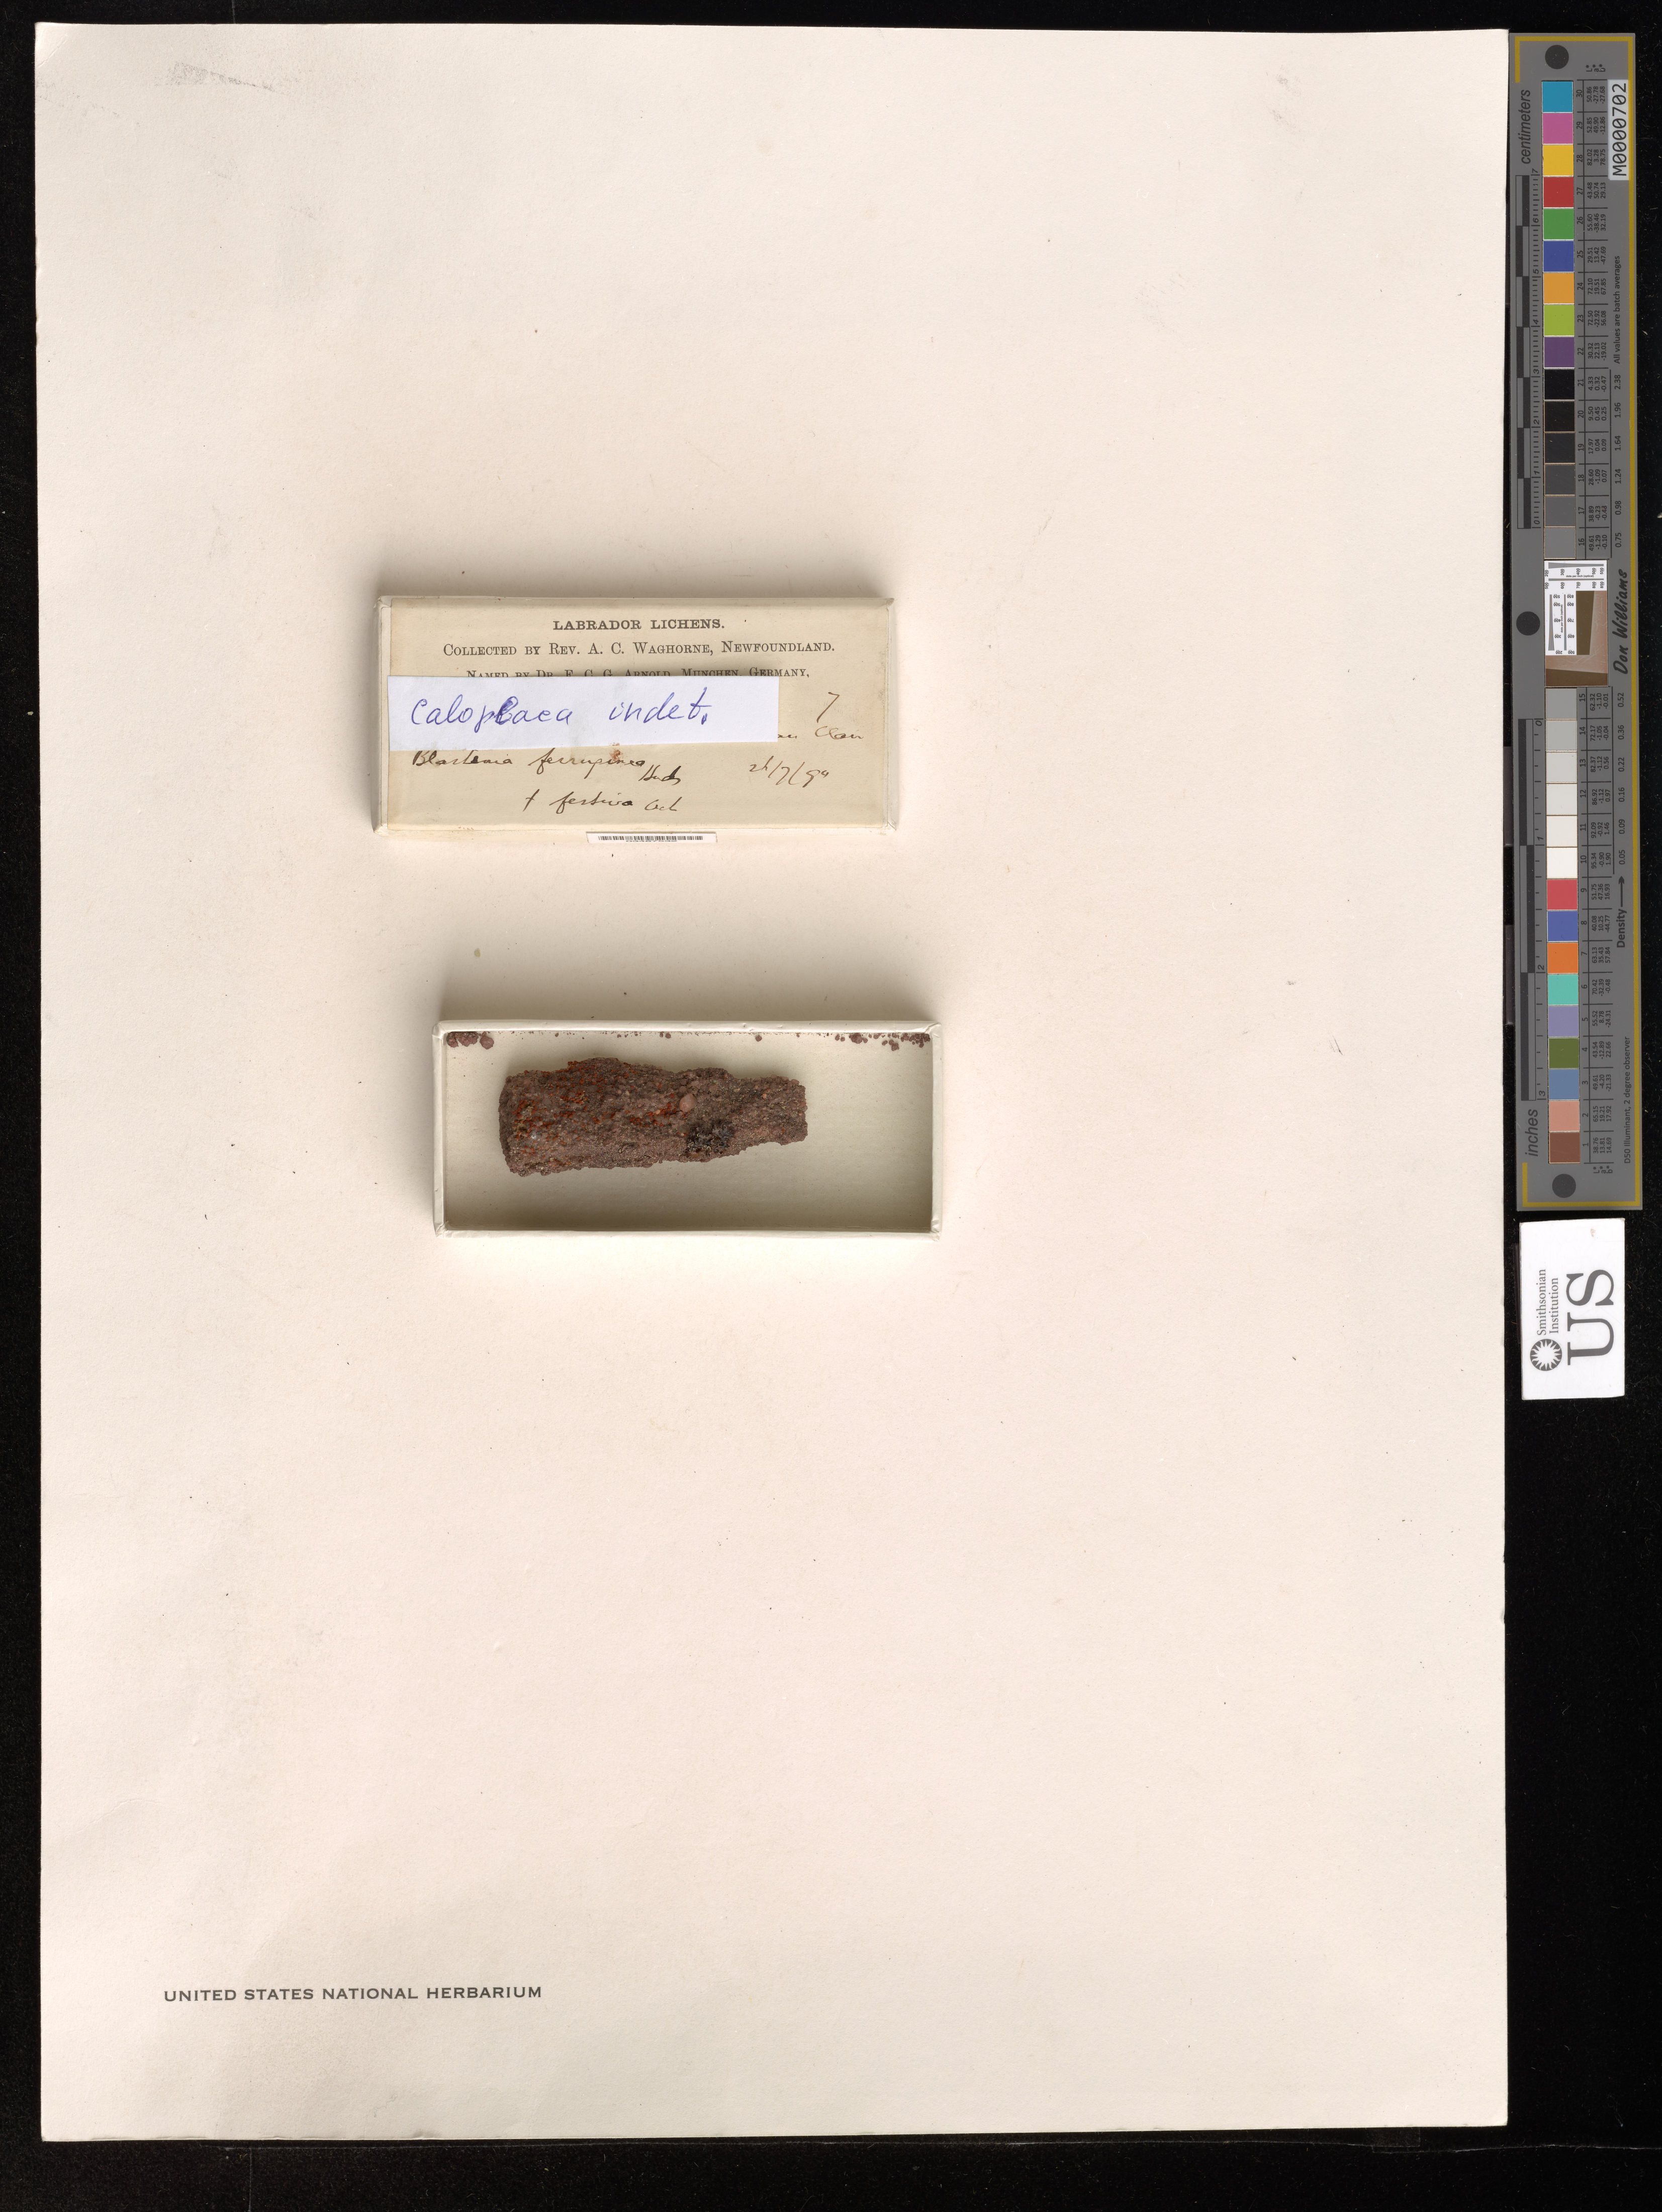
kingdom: Fungi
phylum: Ascomycota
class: Lecanoromycetes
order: Teloschistales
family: Teloschistaceae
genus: Caloplaca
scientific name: Caloplaca sp.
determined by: Lichen Identifications Updating Project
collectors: A. Waghorne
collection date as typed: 21/7/89 perhaps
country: Canada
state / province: Newfoundland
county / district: Labrador